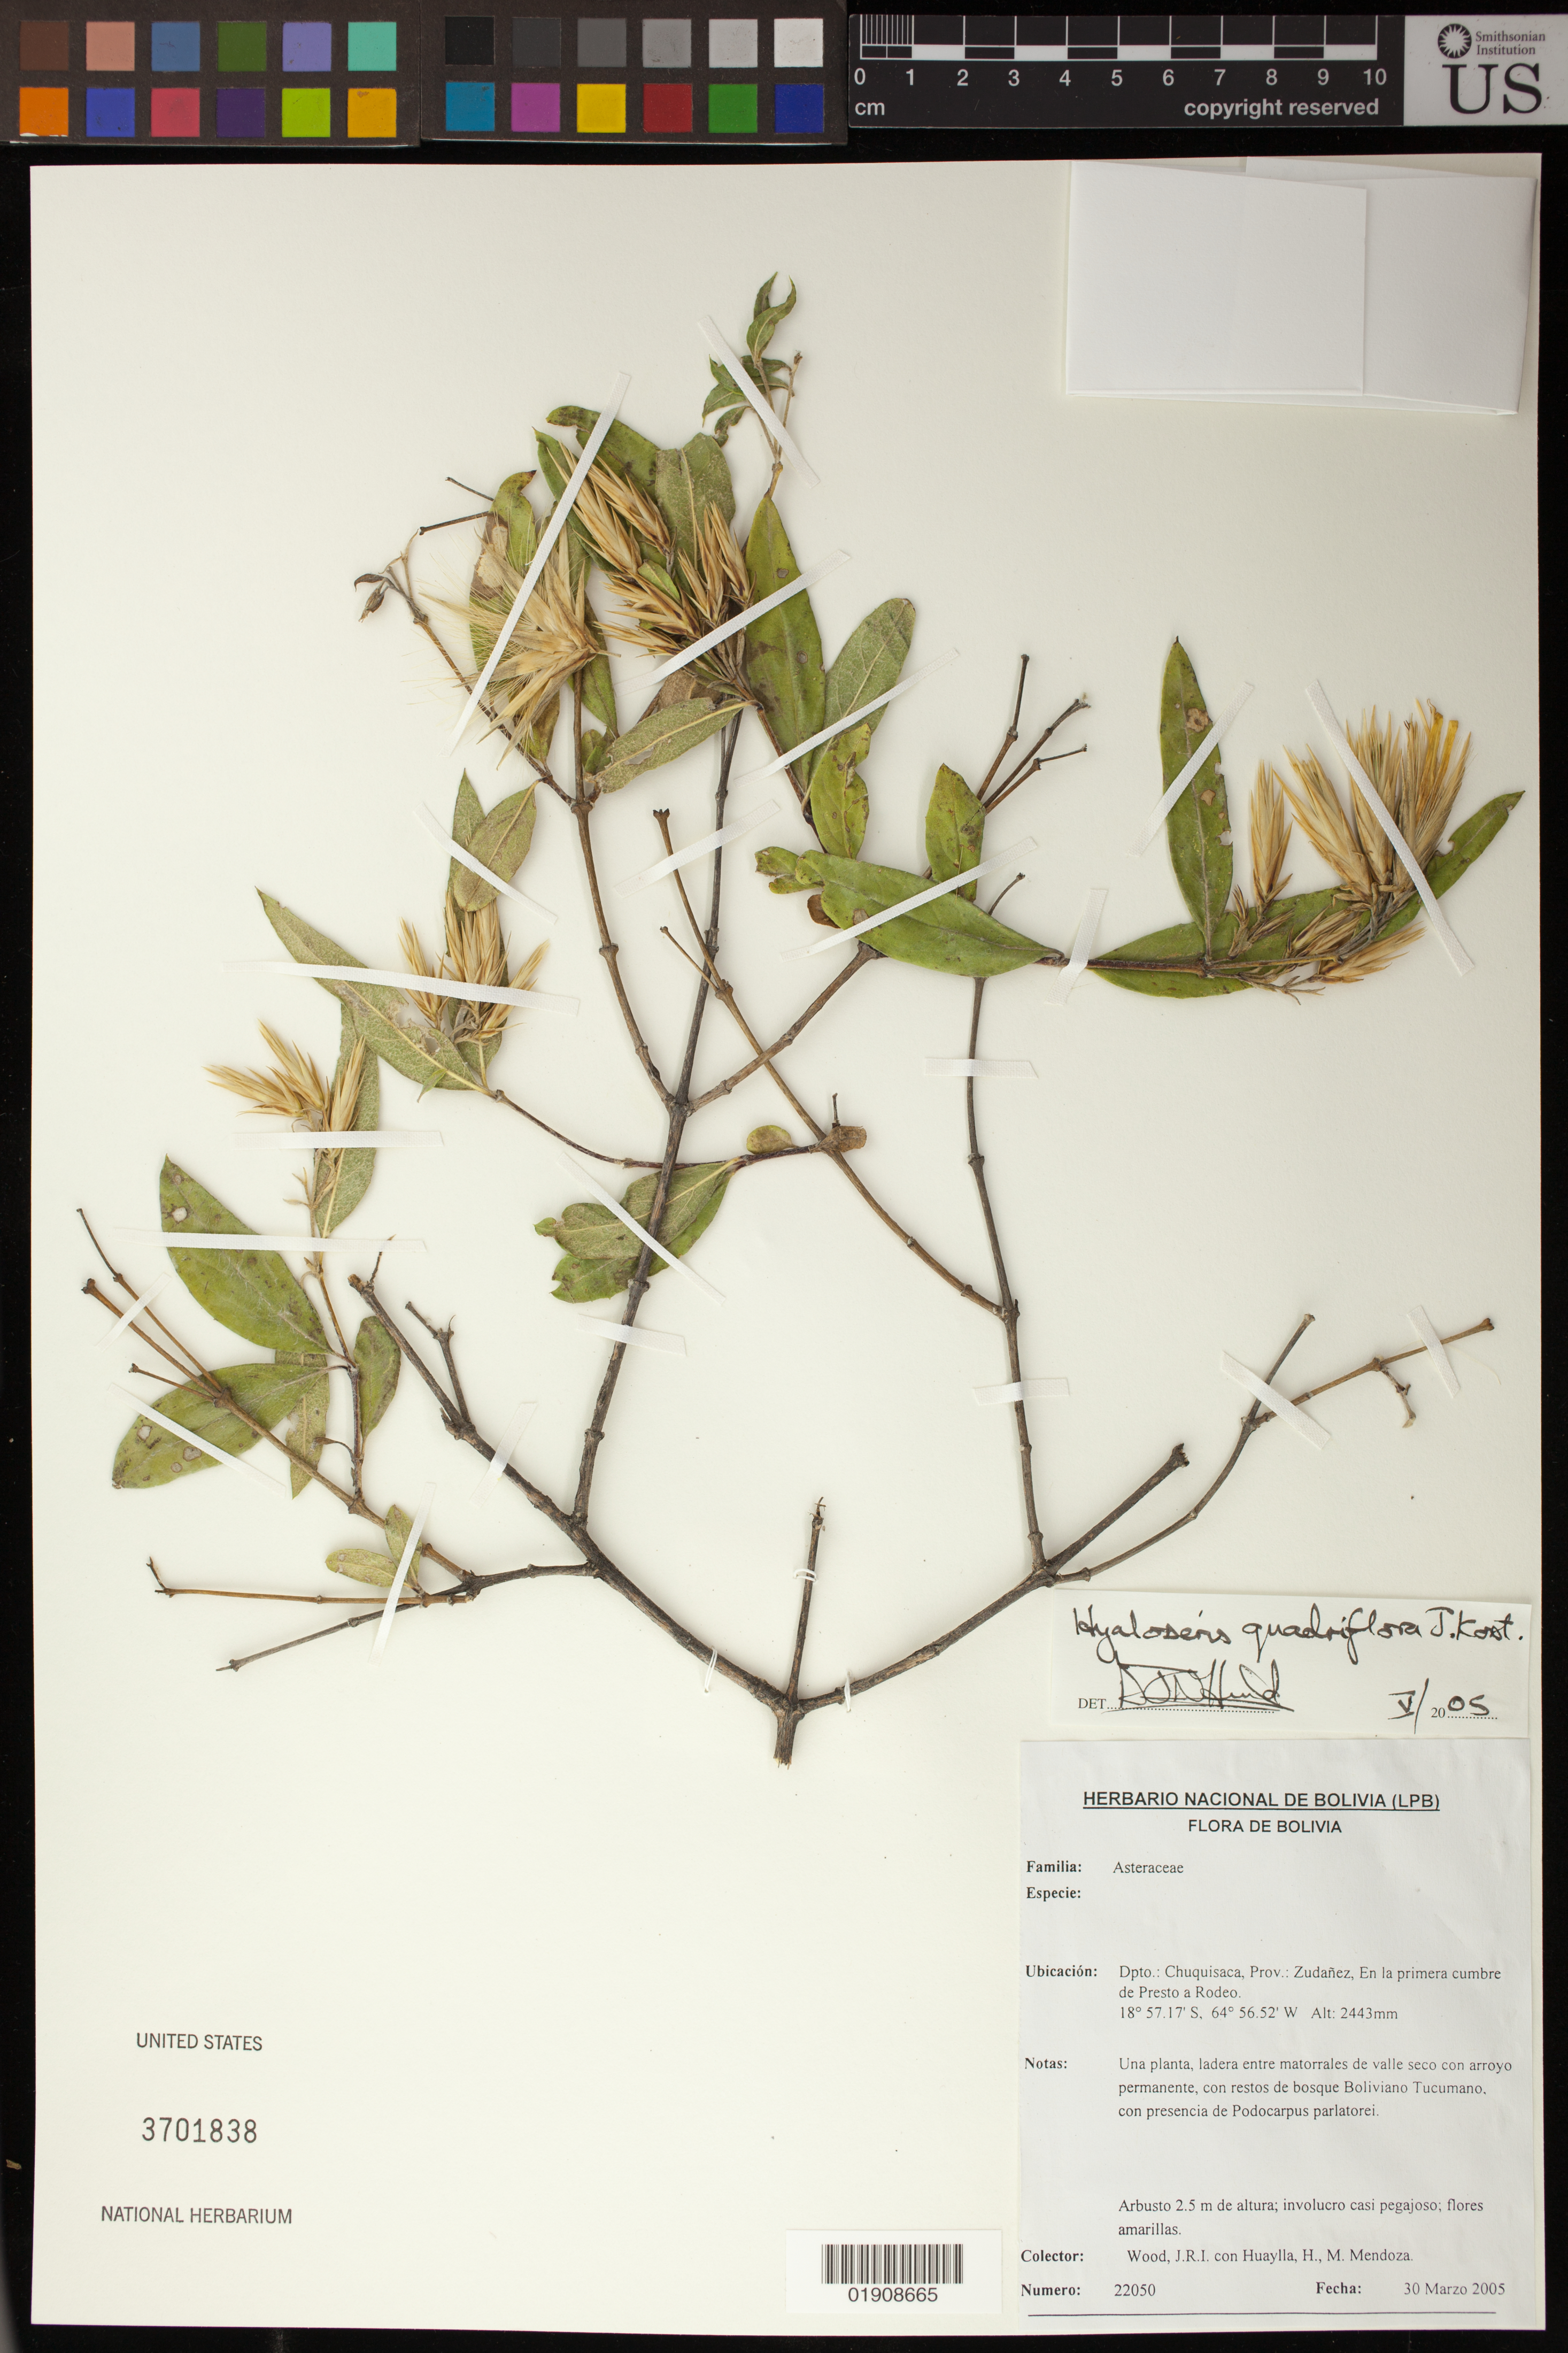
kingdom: Plantae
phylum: Tracheophyta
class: Magnoliopsida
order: Asterales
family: Asteraceae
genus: Hyaloseris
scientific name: Hyaloseris quadriflora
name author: J. Kost.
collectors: J. R. I. Wood, H. Huaylla & M. Mendoza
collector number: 22050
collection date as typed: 5 February 2005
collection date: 2005-02-05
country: Bolivia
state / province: Chuquisaca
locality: Zudanez, en la primera cumbre de Presto a Rodeo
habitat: Una plants, ladera entre matorrales de calle seco con arroyo permanente, con restos de bosque Boliviano Tucumano, con presencia de Podocarpus parlatorei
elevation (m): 2443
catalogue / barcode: US 3701838